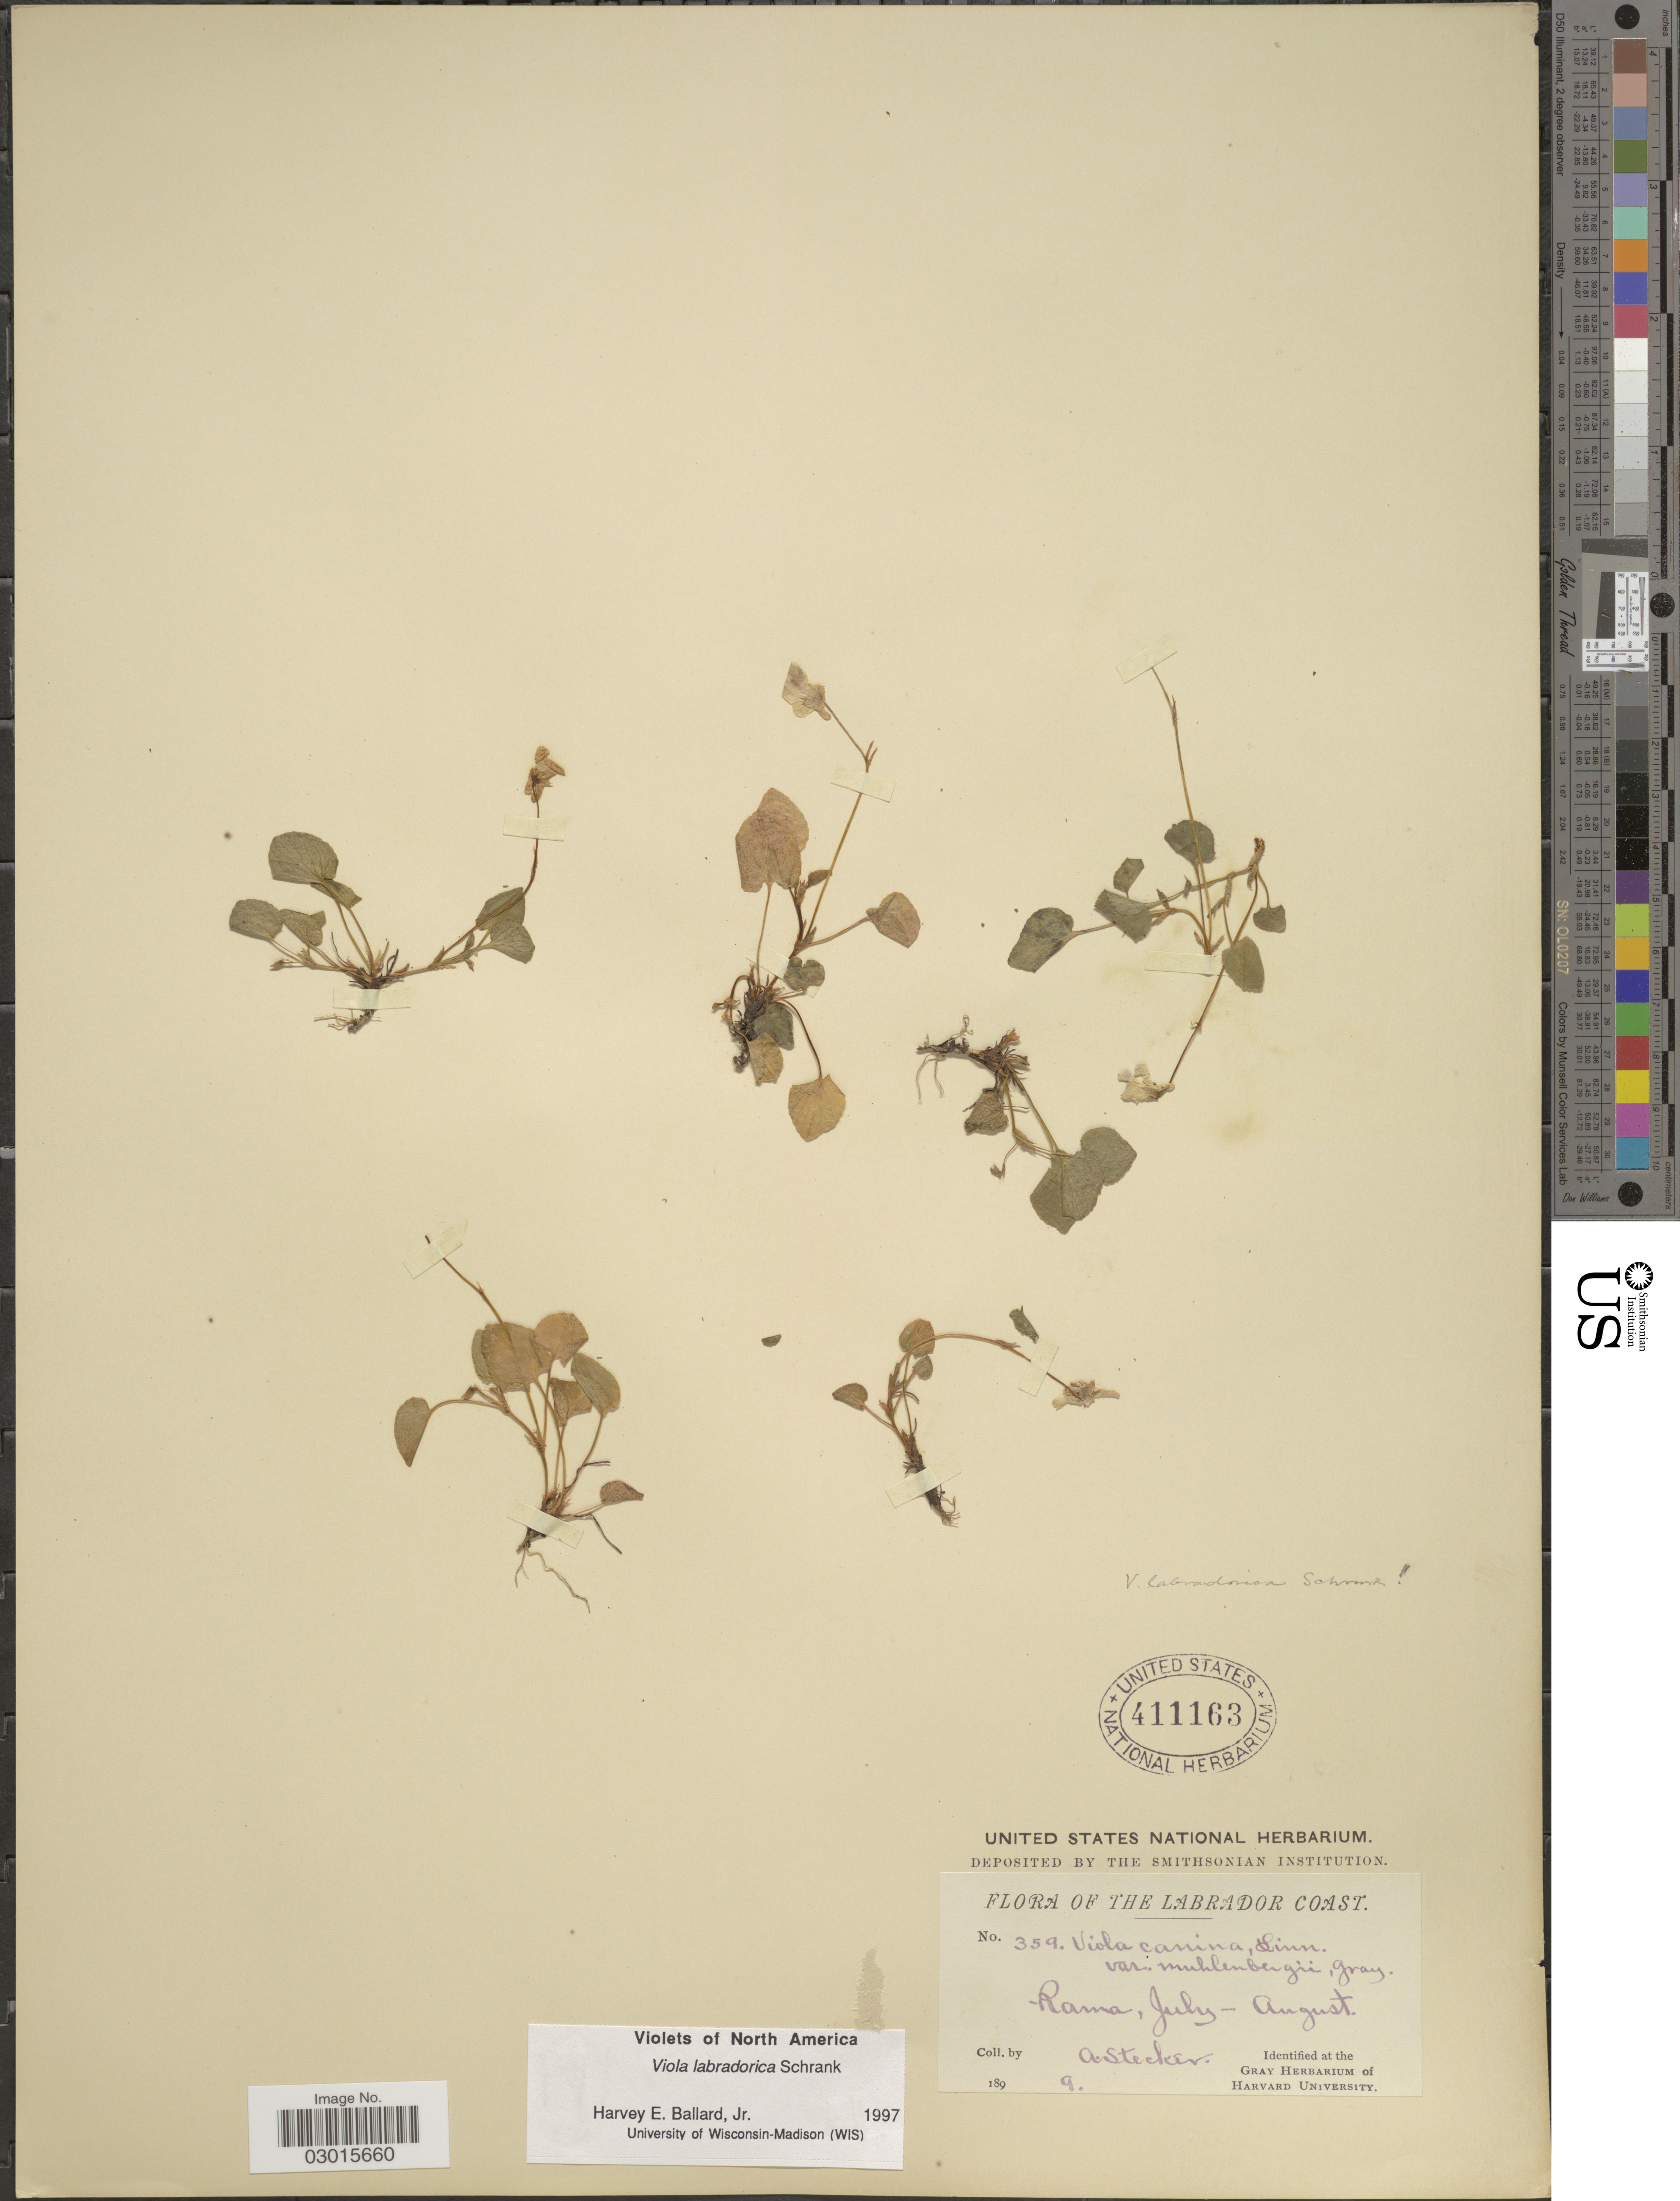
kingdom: Plantae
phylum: Tracheophyta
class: Magnoliopsida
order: Malpighiales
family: Violaceae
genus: Viola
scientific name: Viola labradorica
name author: Schrank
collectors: A. Stecker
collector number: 359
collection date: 1899-07/1899-08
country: Canada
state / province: Newfoundland and Labrador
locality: The Labrador Coast. Rama.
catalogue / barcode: US 411163